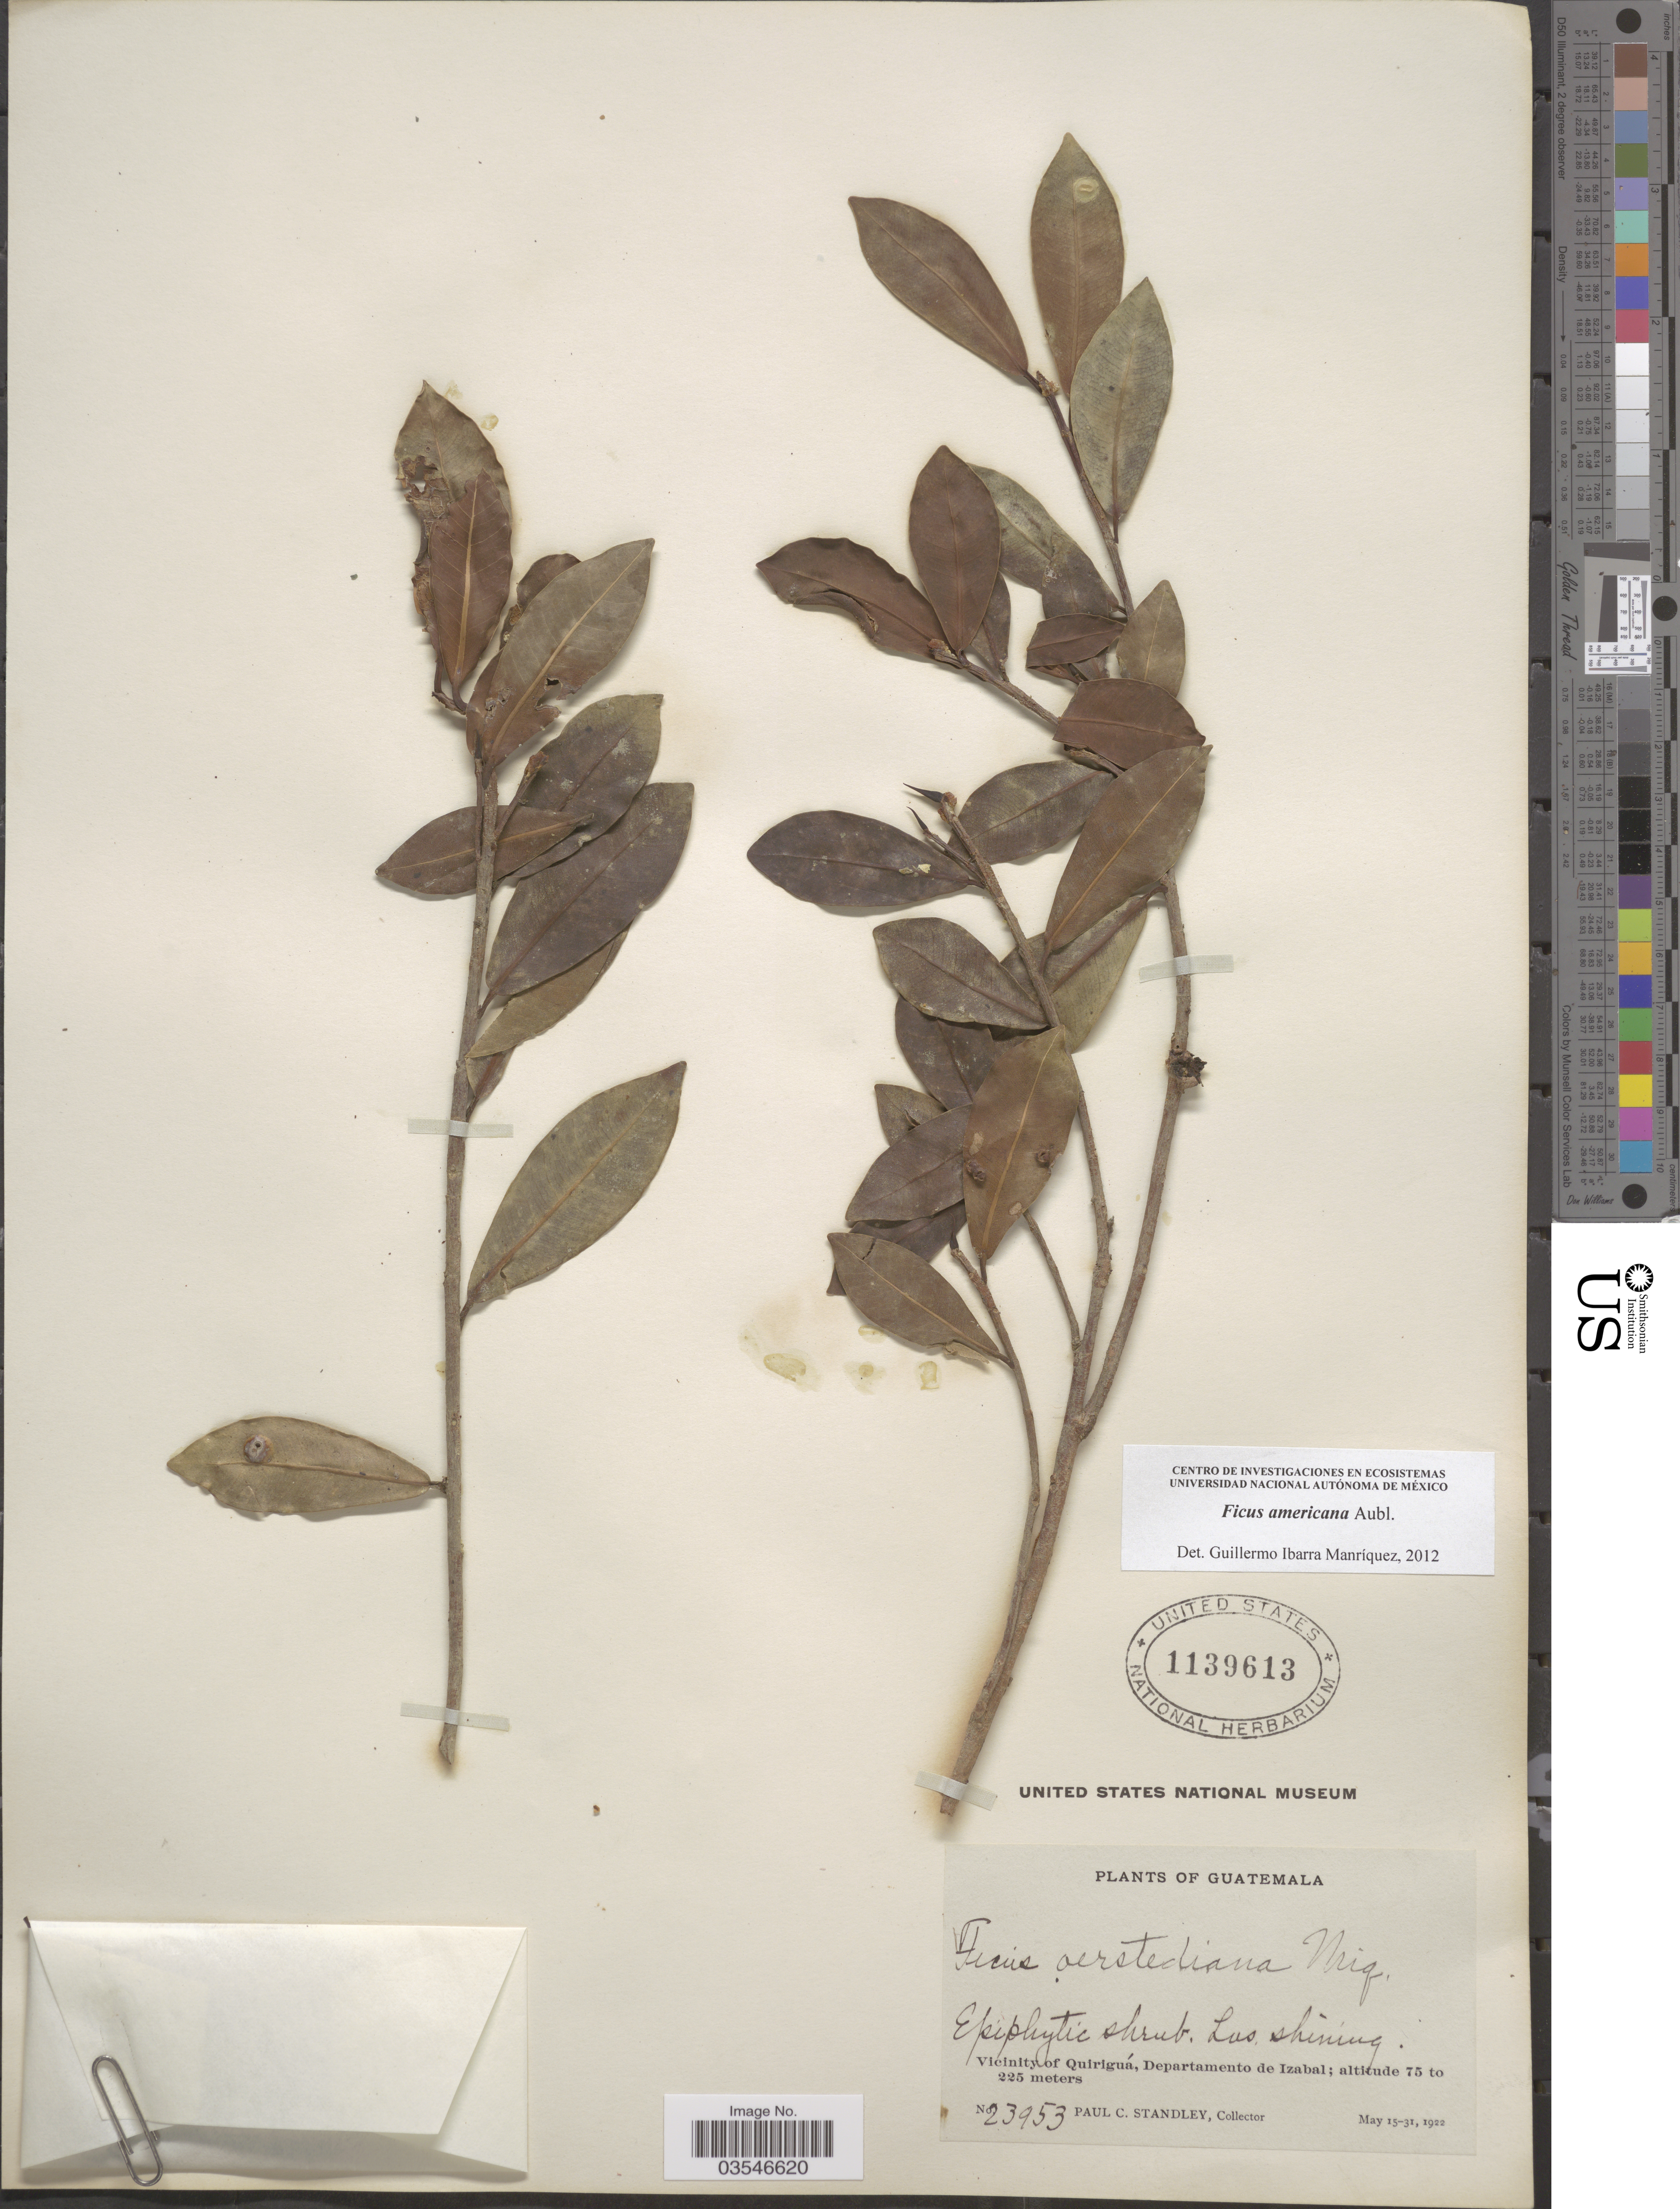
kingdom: Plantae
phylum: Tracheophyta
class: Magnoliopsida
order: Rosales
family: Moraceae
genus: Ficus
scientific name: Ficus americana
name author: Aubl.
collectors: P. C. Standley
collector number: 23953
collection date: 1922-05-15/1922-05-31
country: Guatemala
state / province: Izabal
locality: Vicinity of Quiriguá, Departamento de Izabal.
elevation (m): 75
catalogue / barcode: US 1139613